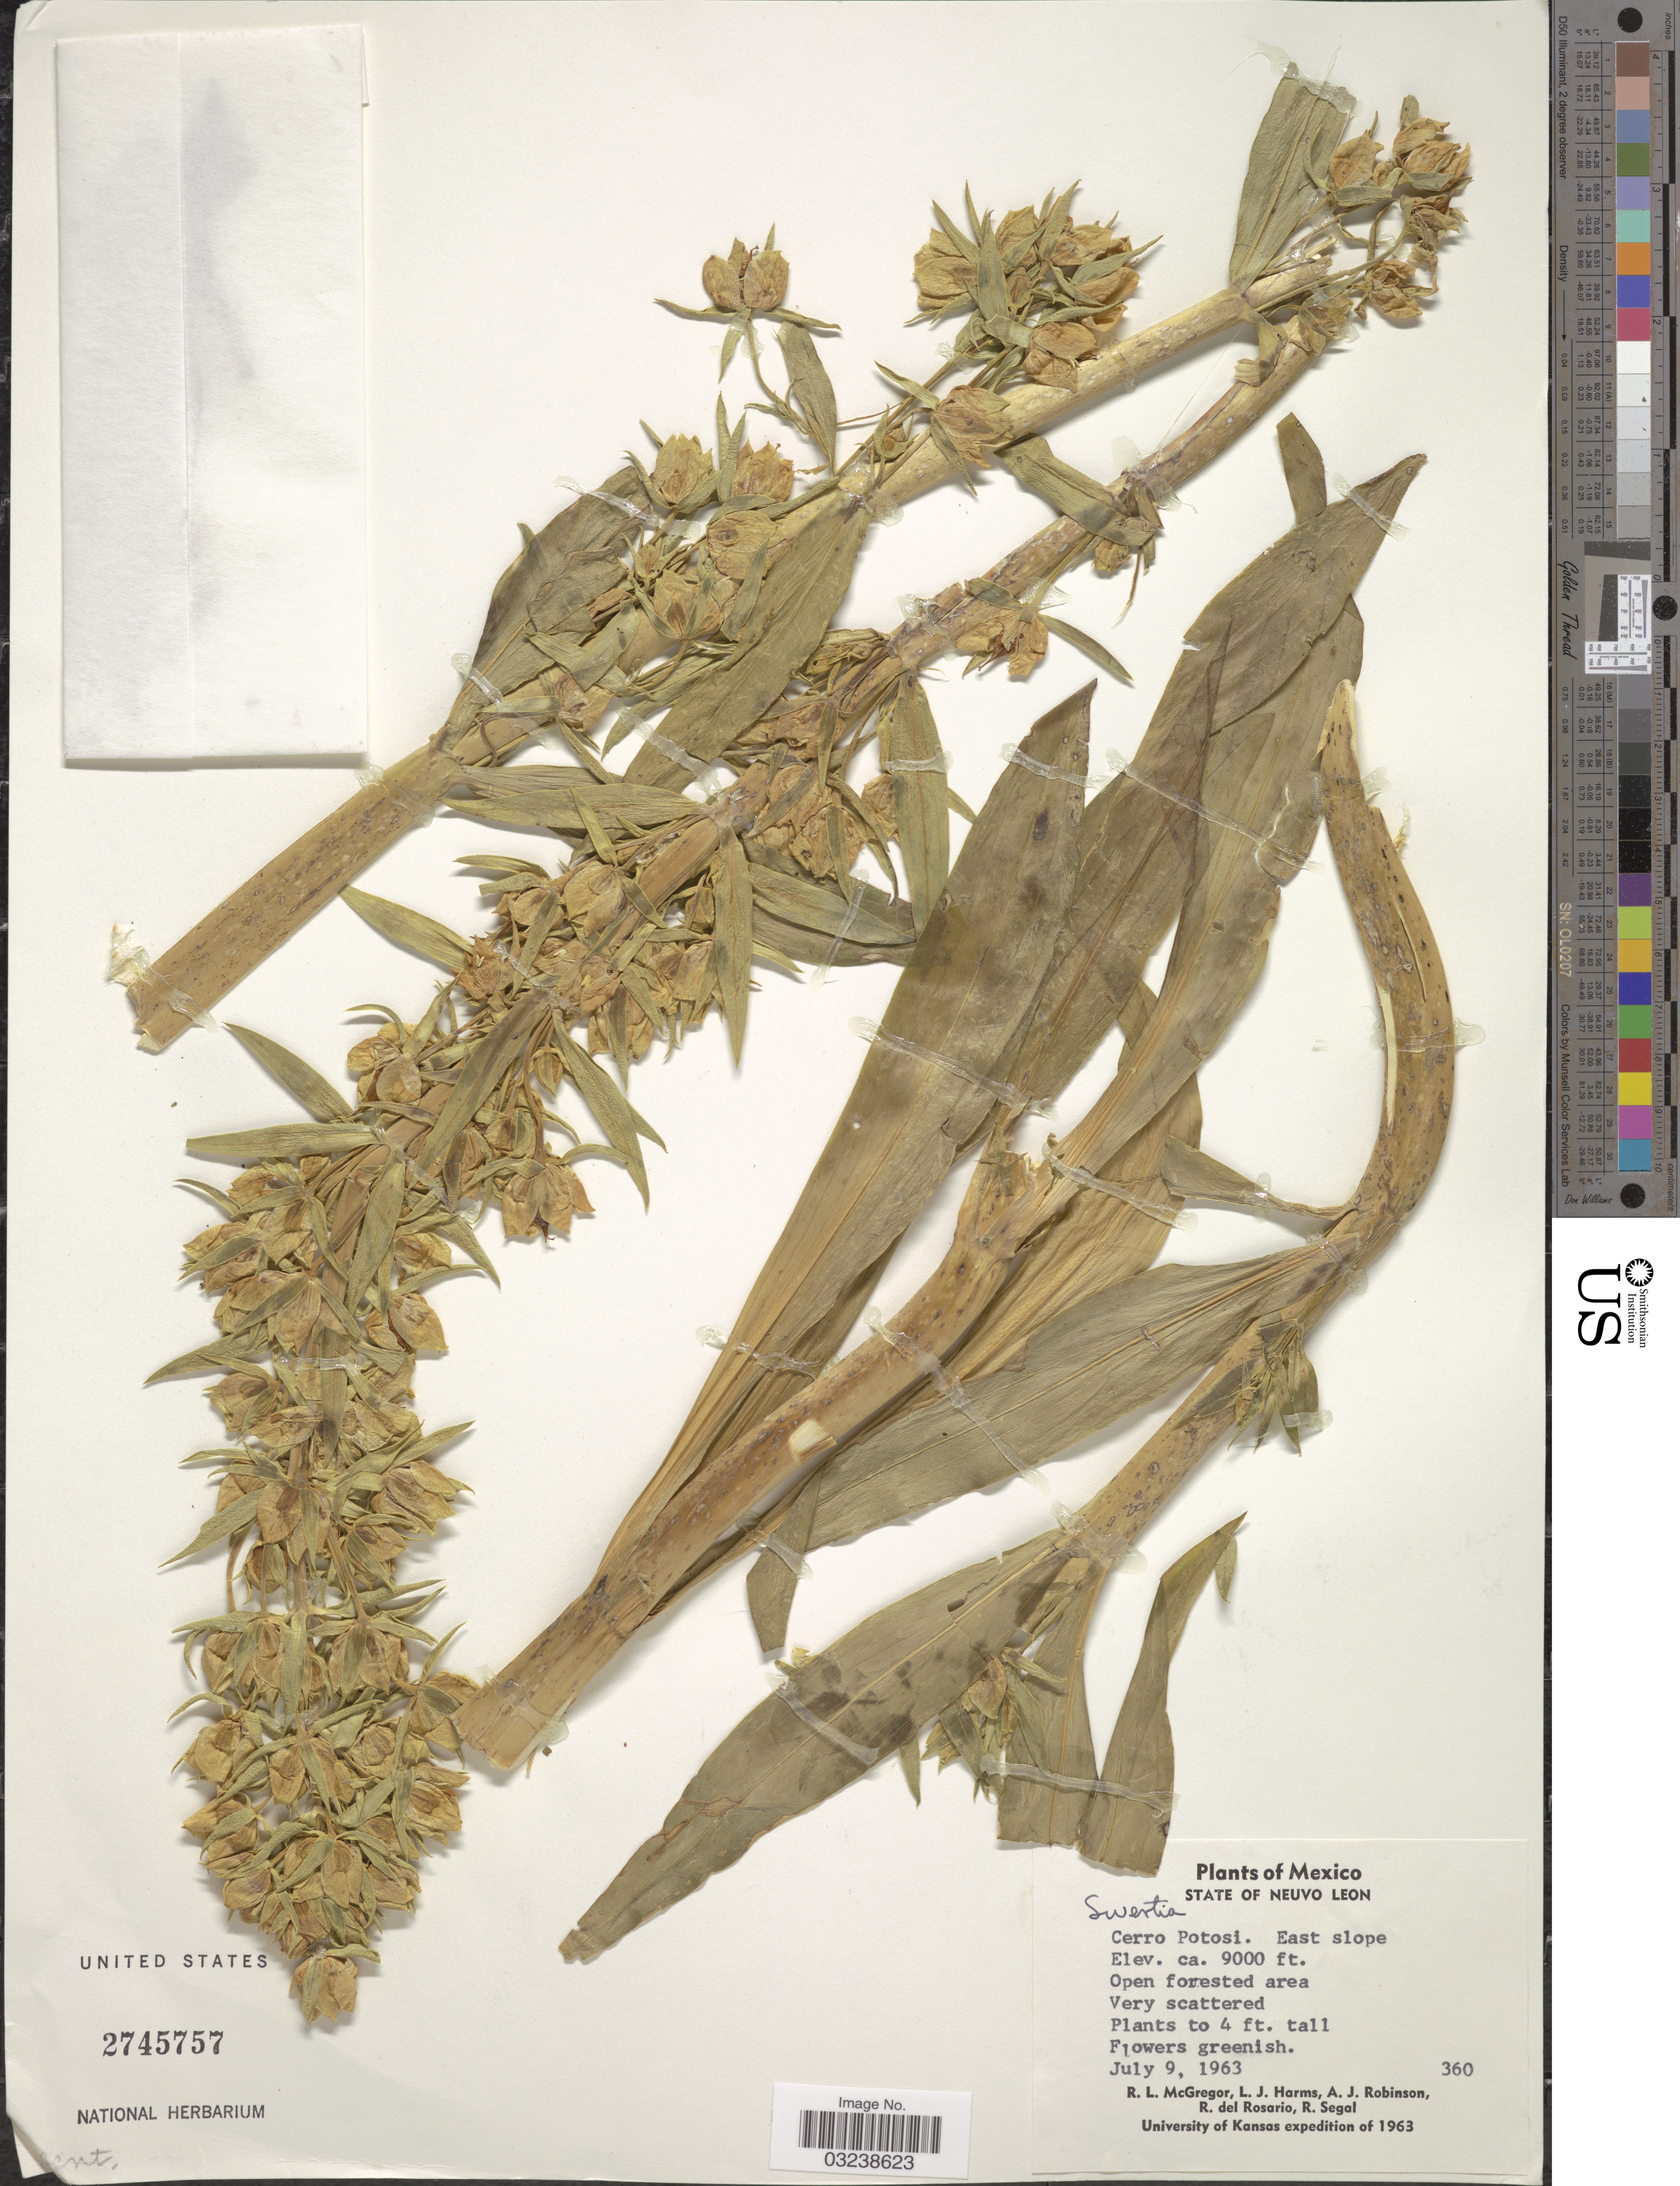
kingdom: Plantae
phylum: Tracheophyta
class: Magnoliopsida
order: Gentianales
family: Gentianaceae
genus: Swertia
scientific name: Swertia sp.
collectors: R. McGregor, L. Harms, A. J. Robinson, R. del Rosario & R. Segal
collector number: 360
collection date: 1963-07-09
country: Mexico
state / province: Nuevo León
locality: Cerro Potosi. East slope.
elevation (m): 2743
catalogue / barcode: US 2745757